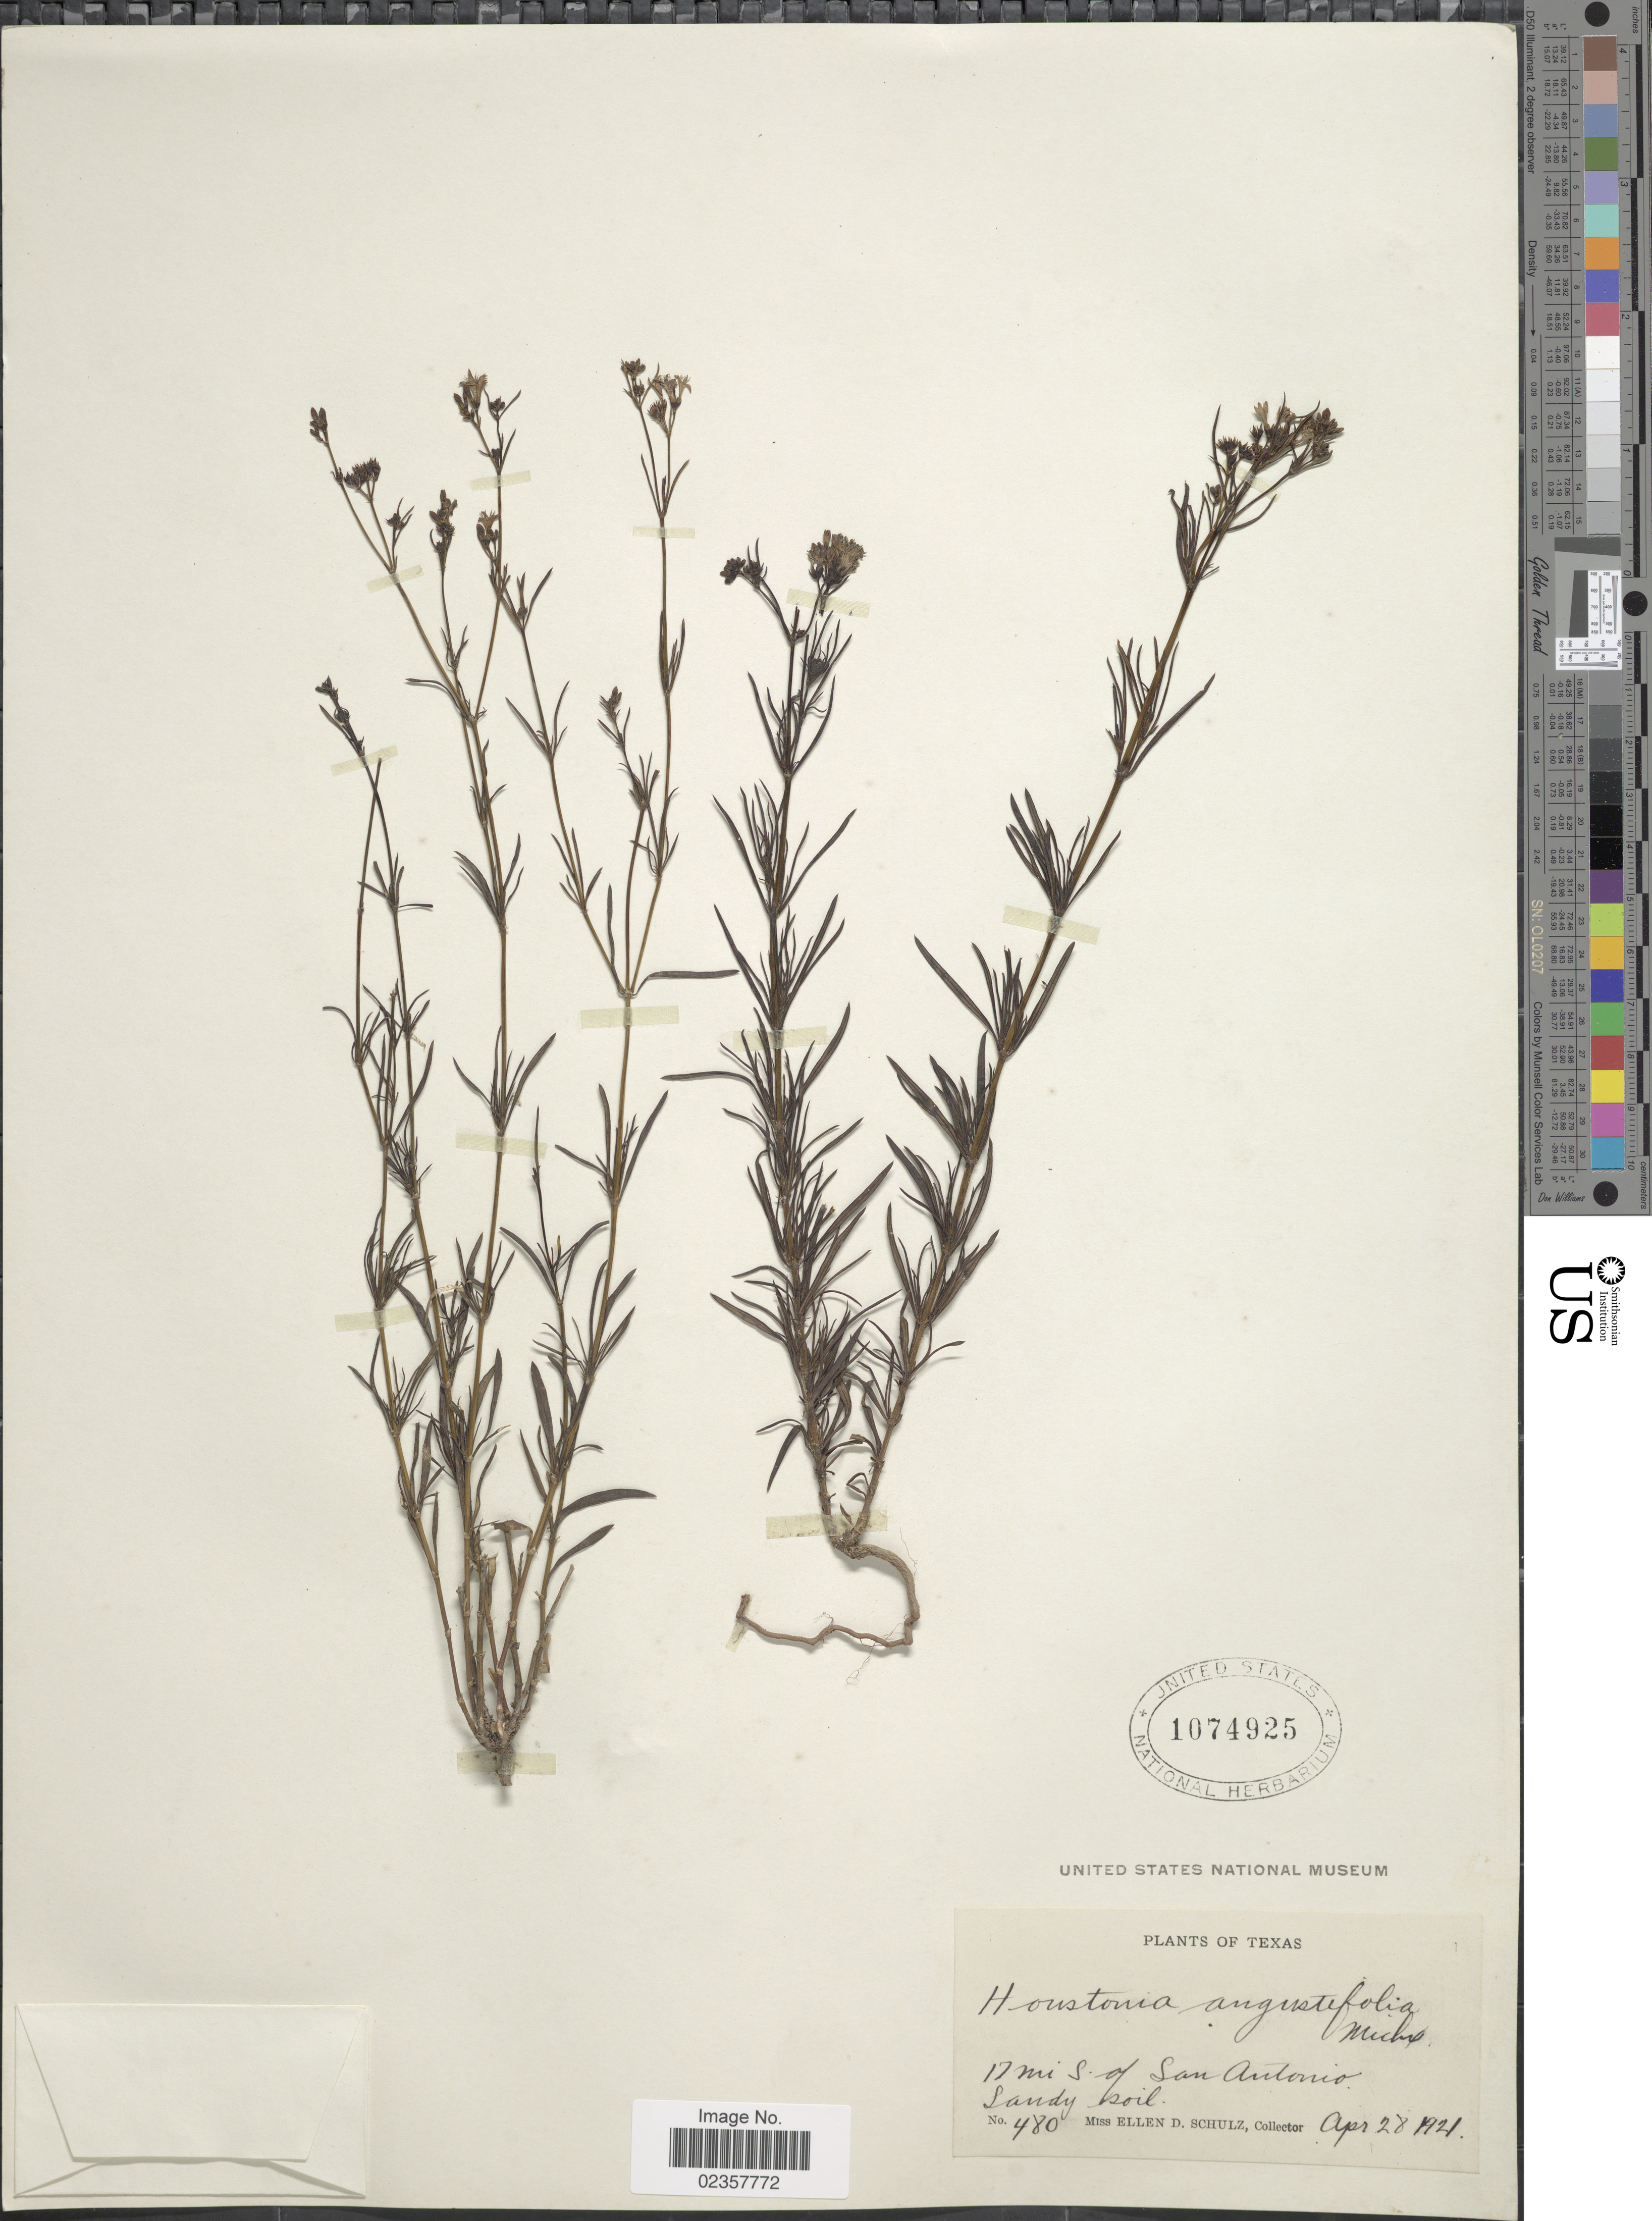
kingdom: Plantae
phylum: Tracheophyta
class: Magnoliopsida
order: Gentianales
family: Rubiaceae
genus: Houstonia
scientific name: Houstonia nigricans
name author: (Lam.) Fernald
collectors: E. D. Schulz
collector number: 480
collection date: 1921-04-28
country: United States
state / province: Texas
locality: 17 mi S of San Antonio. Sandy soil.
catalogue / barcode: US 1074925